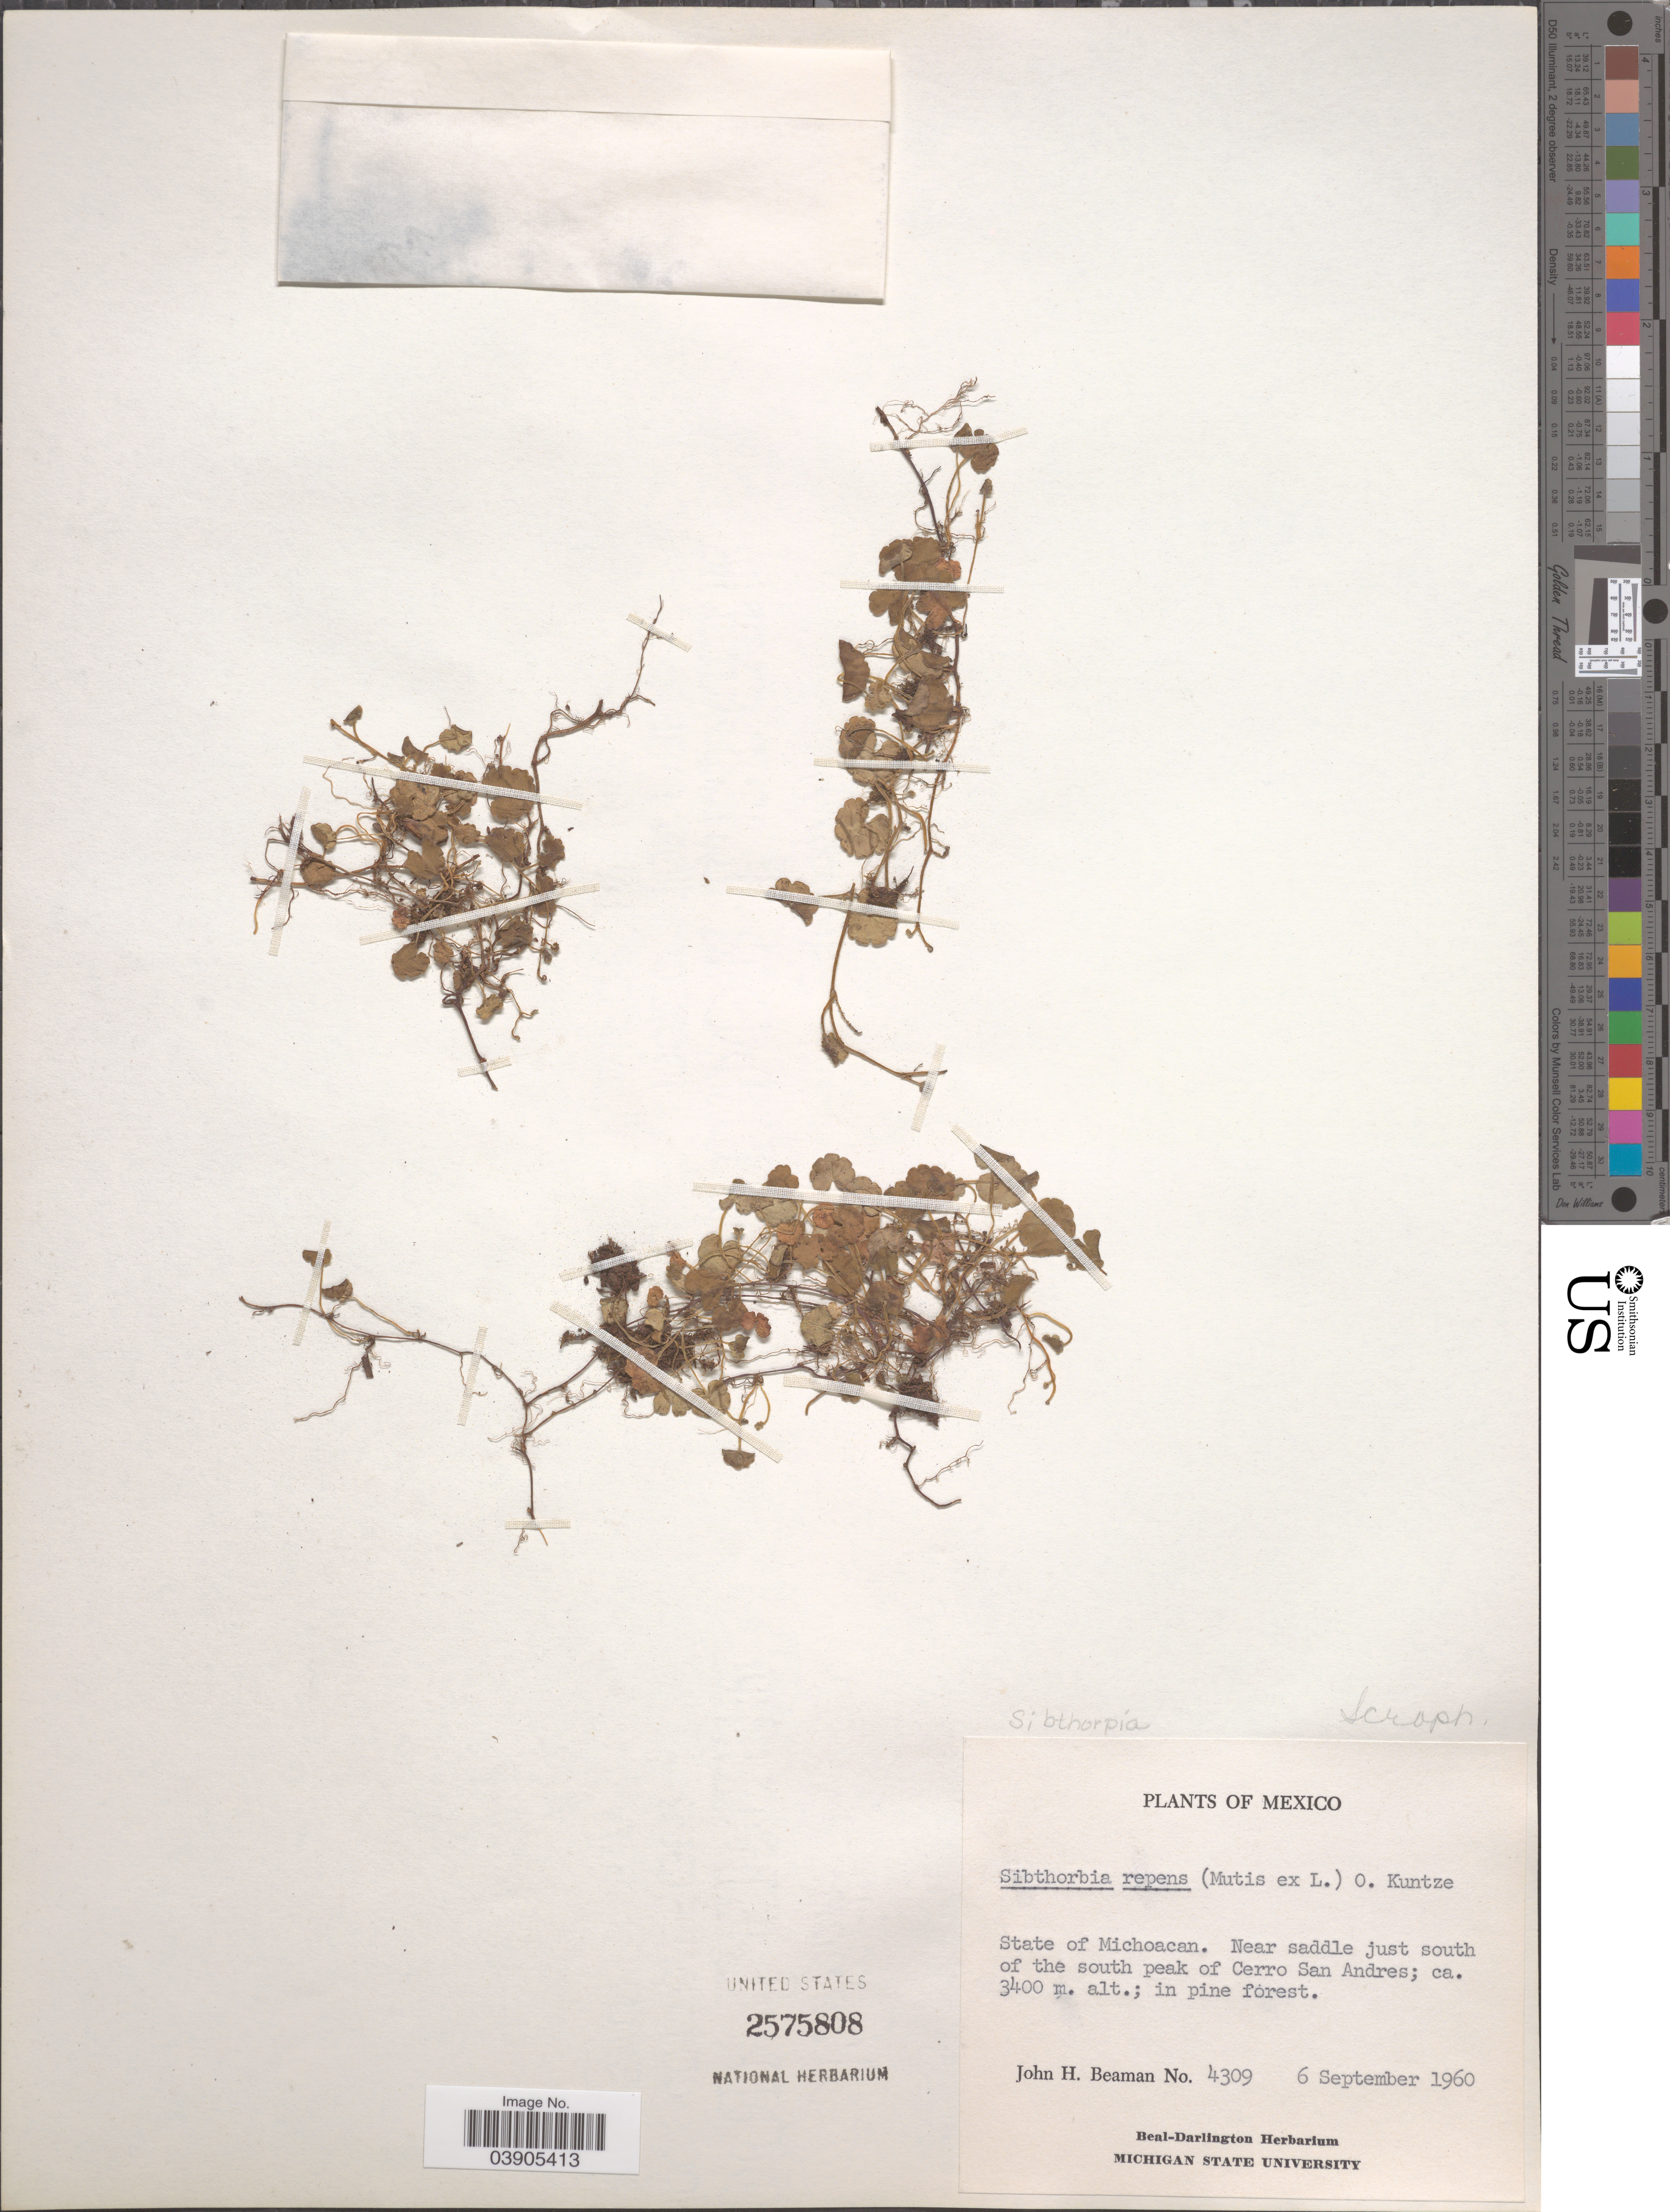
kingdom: Plantae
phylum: Tracheophyta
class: Magnoliopsida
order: Lamiales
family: Plantaginaceae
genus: Sibthorpia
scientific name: Sibthorpia repens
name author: (L.) Kuntze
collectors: J. H. Beaman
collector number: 4309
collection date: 1960-09-06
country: Mexico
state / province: Michoacán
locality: Near saddle just south of the south peak of Cerro San Andres.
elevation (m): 3400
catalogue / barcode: US 2575808